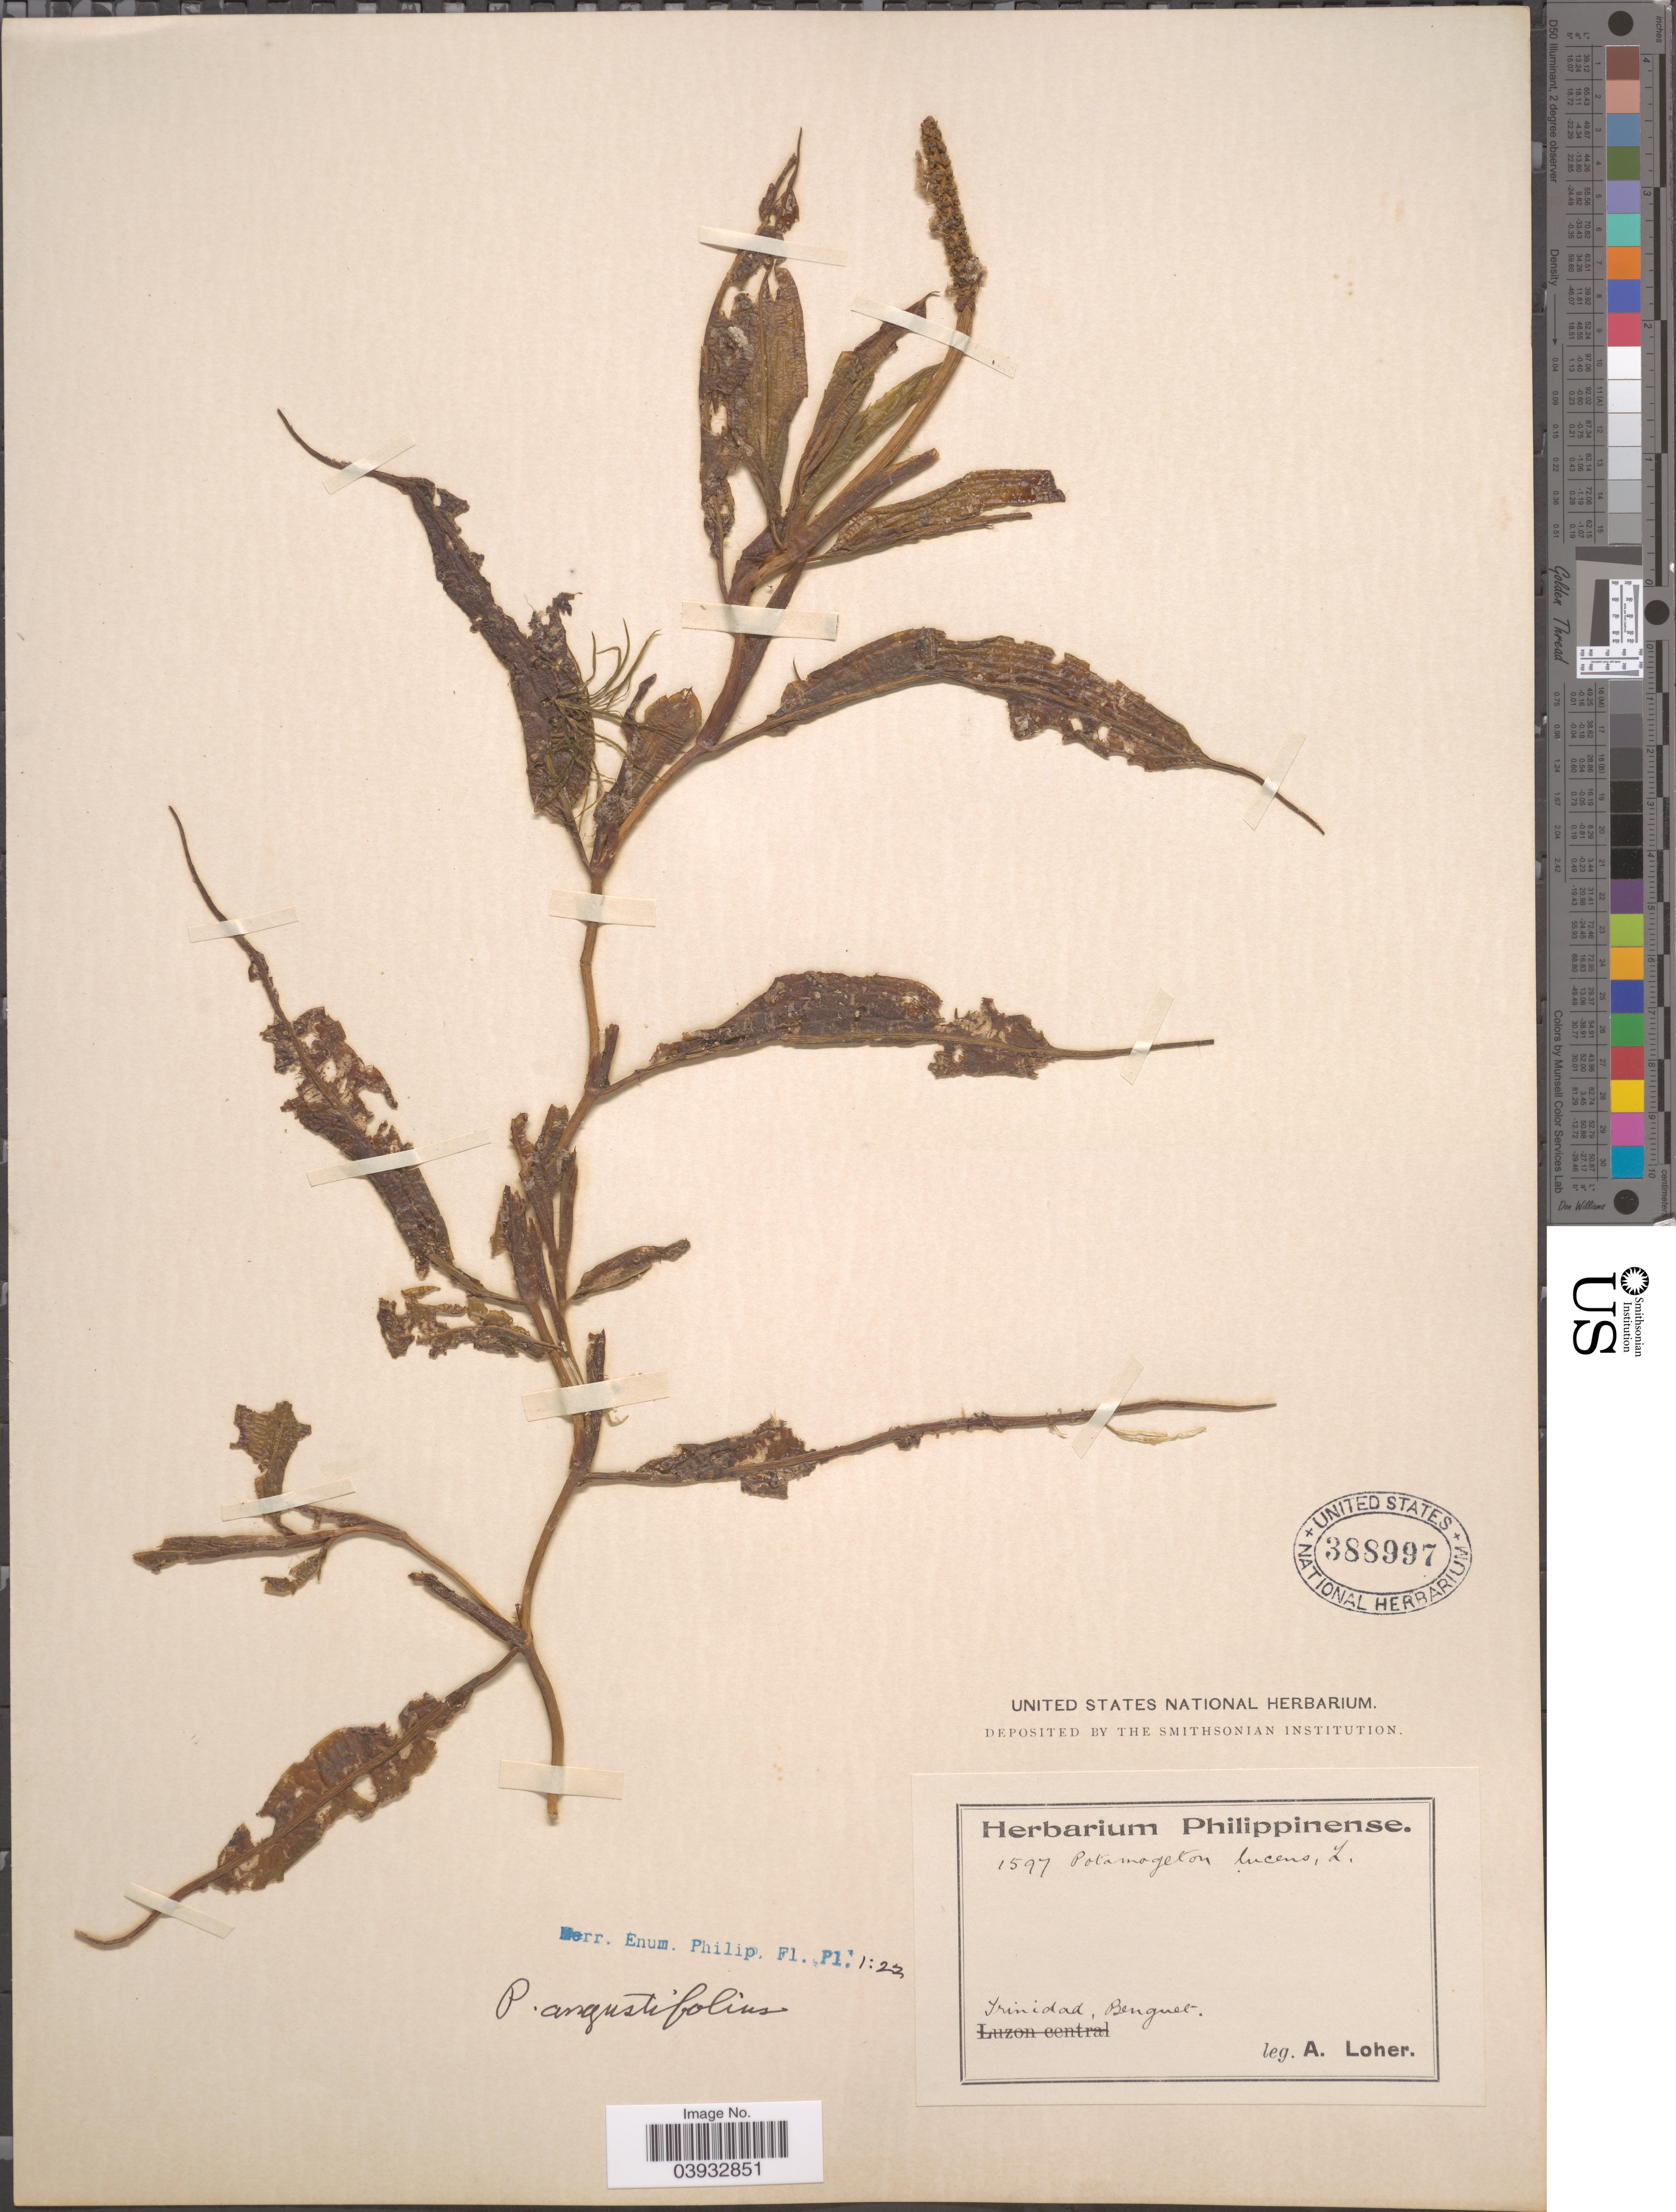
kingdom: Plantae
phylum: Tracheophyta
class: Liliopsida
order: Alismatales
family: Potamogetonaceae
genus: Potamogeton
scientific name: Potamogeton angustifolius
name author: Bercht. & J. Presl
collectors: A. Loher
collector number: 1597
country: Philippines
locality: Trinidad, Benguet.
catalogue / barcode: US 388997